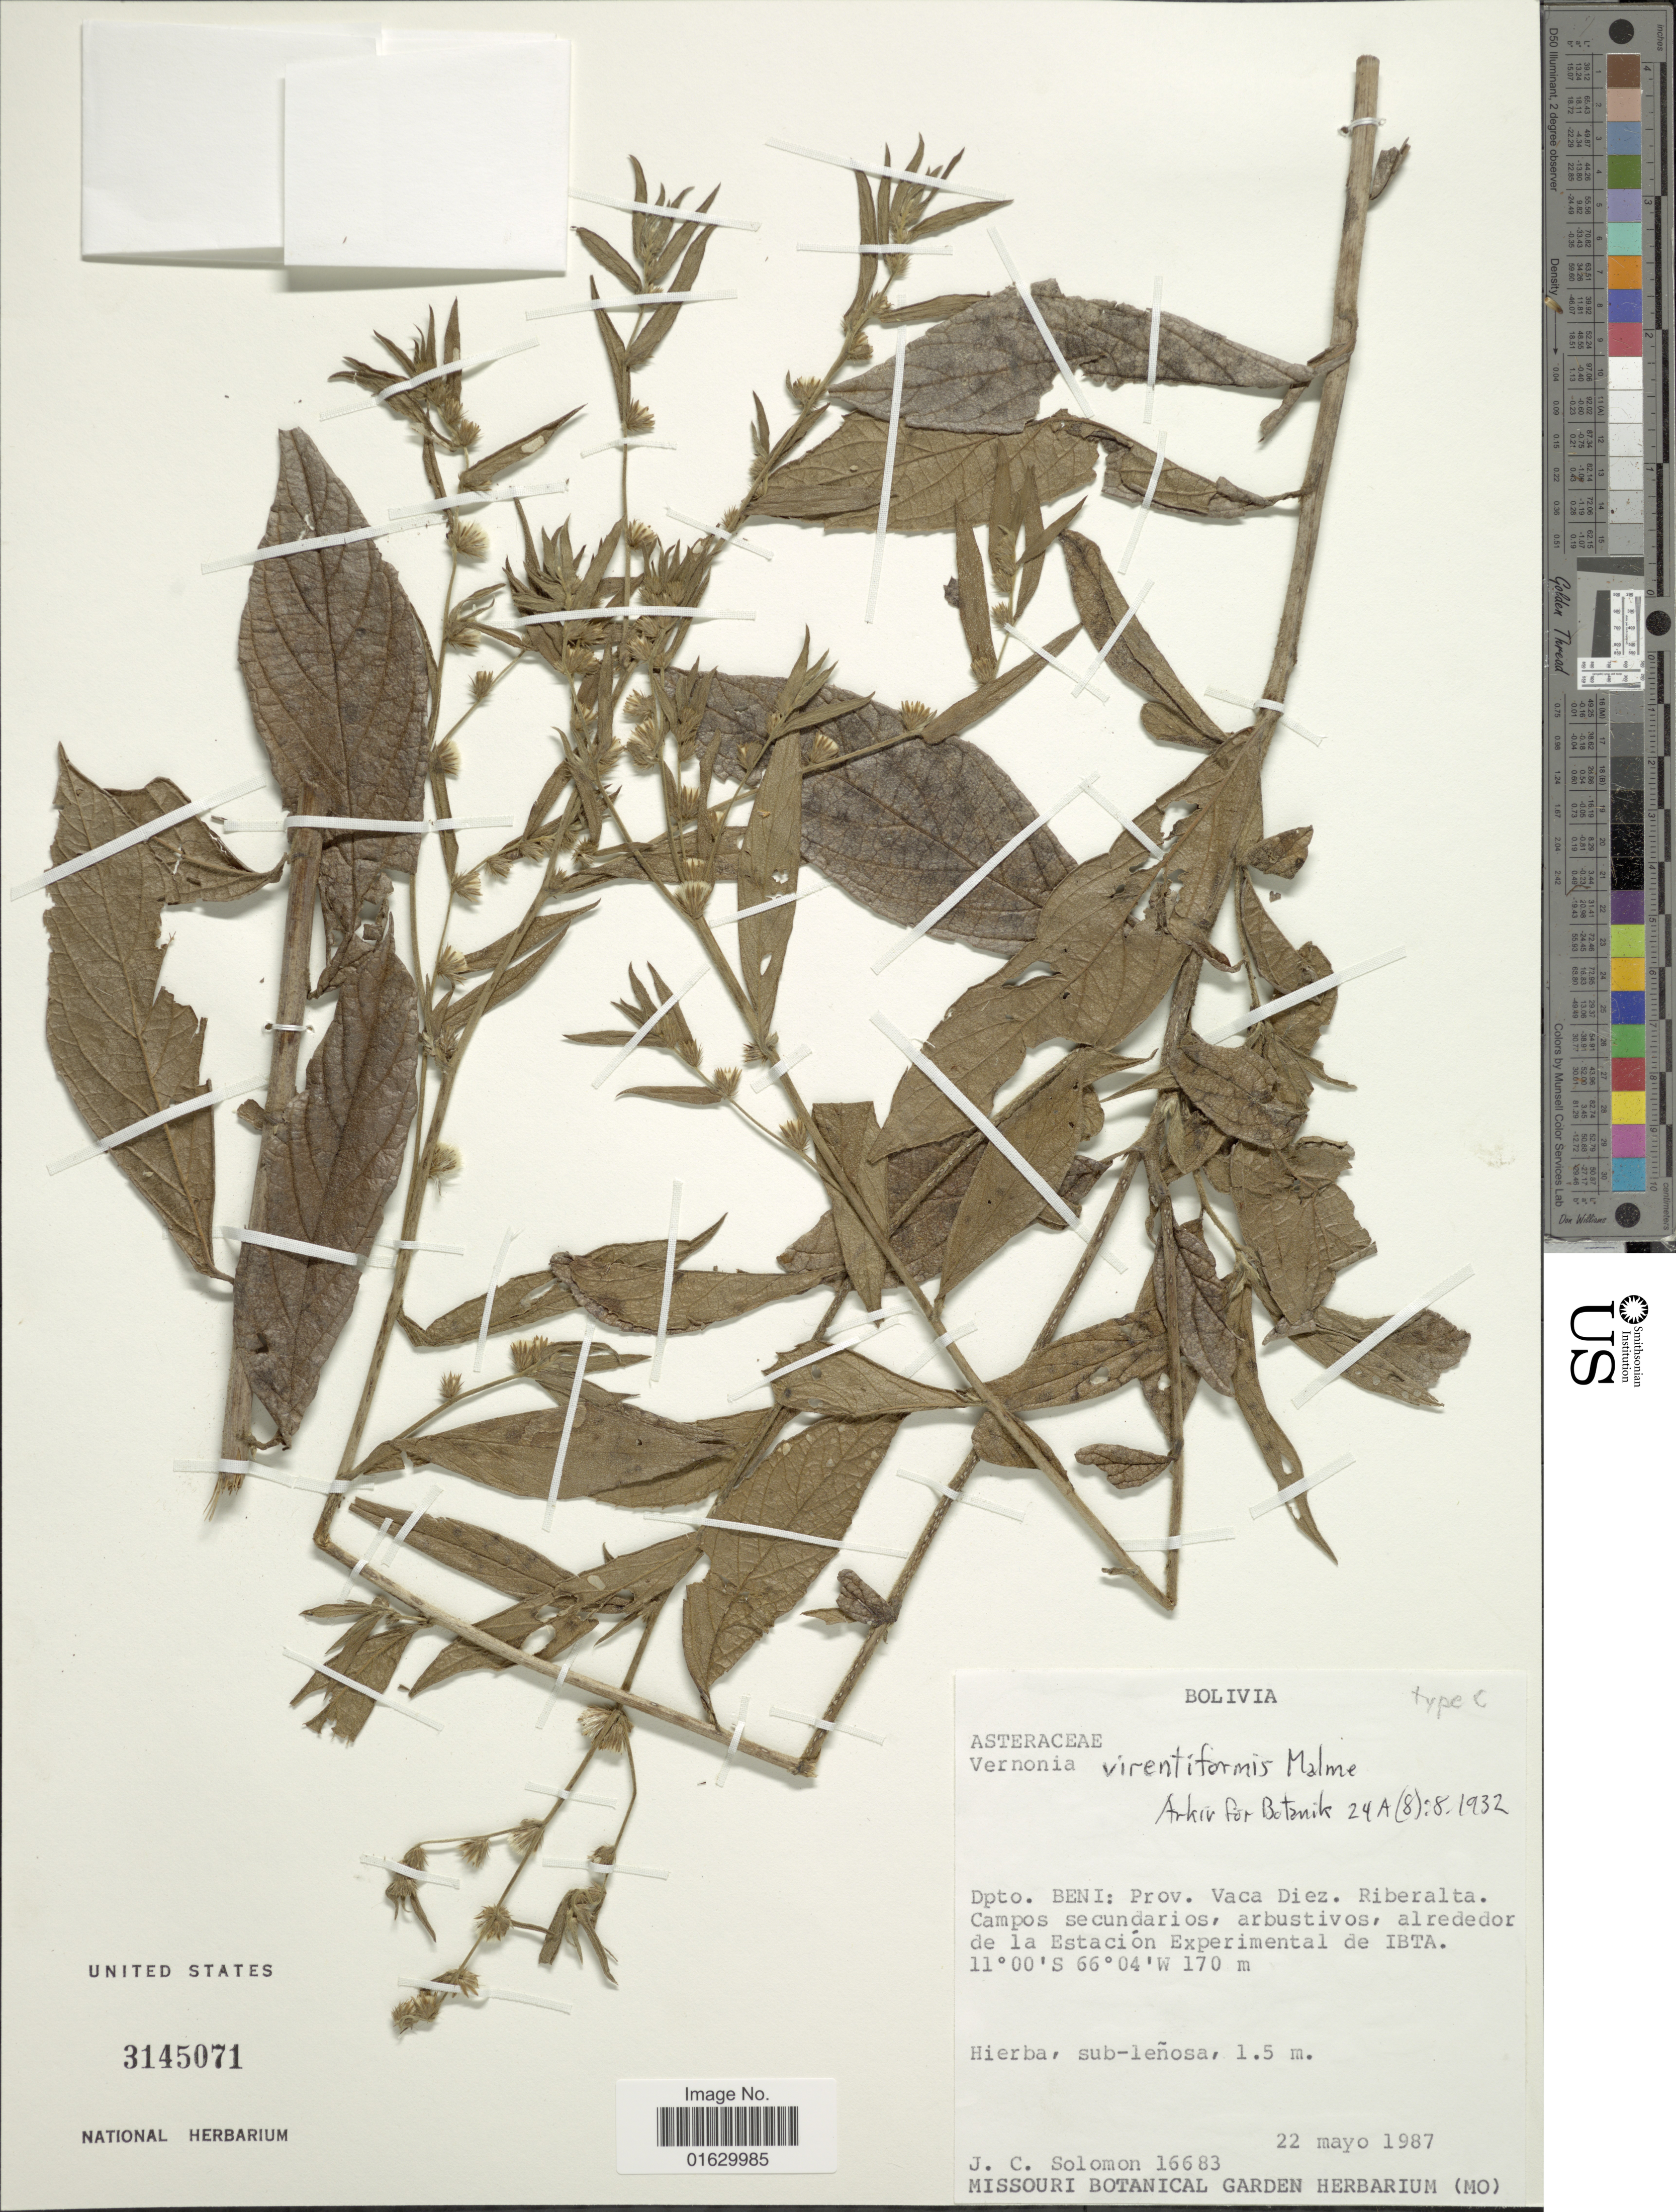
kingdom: Plantae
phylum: Tracheophyta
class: Magnoliopsida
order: Asterales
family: Asteraceae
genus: Lepidaploa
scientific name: Lepidaploa virentiformis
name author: (Malme) H. Rob.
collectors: J. C. Solomon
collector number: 16683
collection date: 1987-05-22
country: Bolivia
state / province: Beni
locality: Dpto. Beni: Prov. Vaca Diez, Riberalta, campos secundarios, arbustivos, al rededor de la Estacion Experimental de IBTA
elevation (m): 170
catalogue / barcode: US 3145071